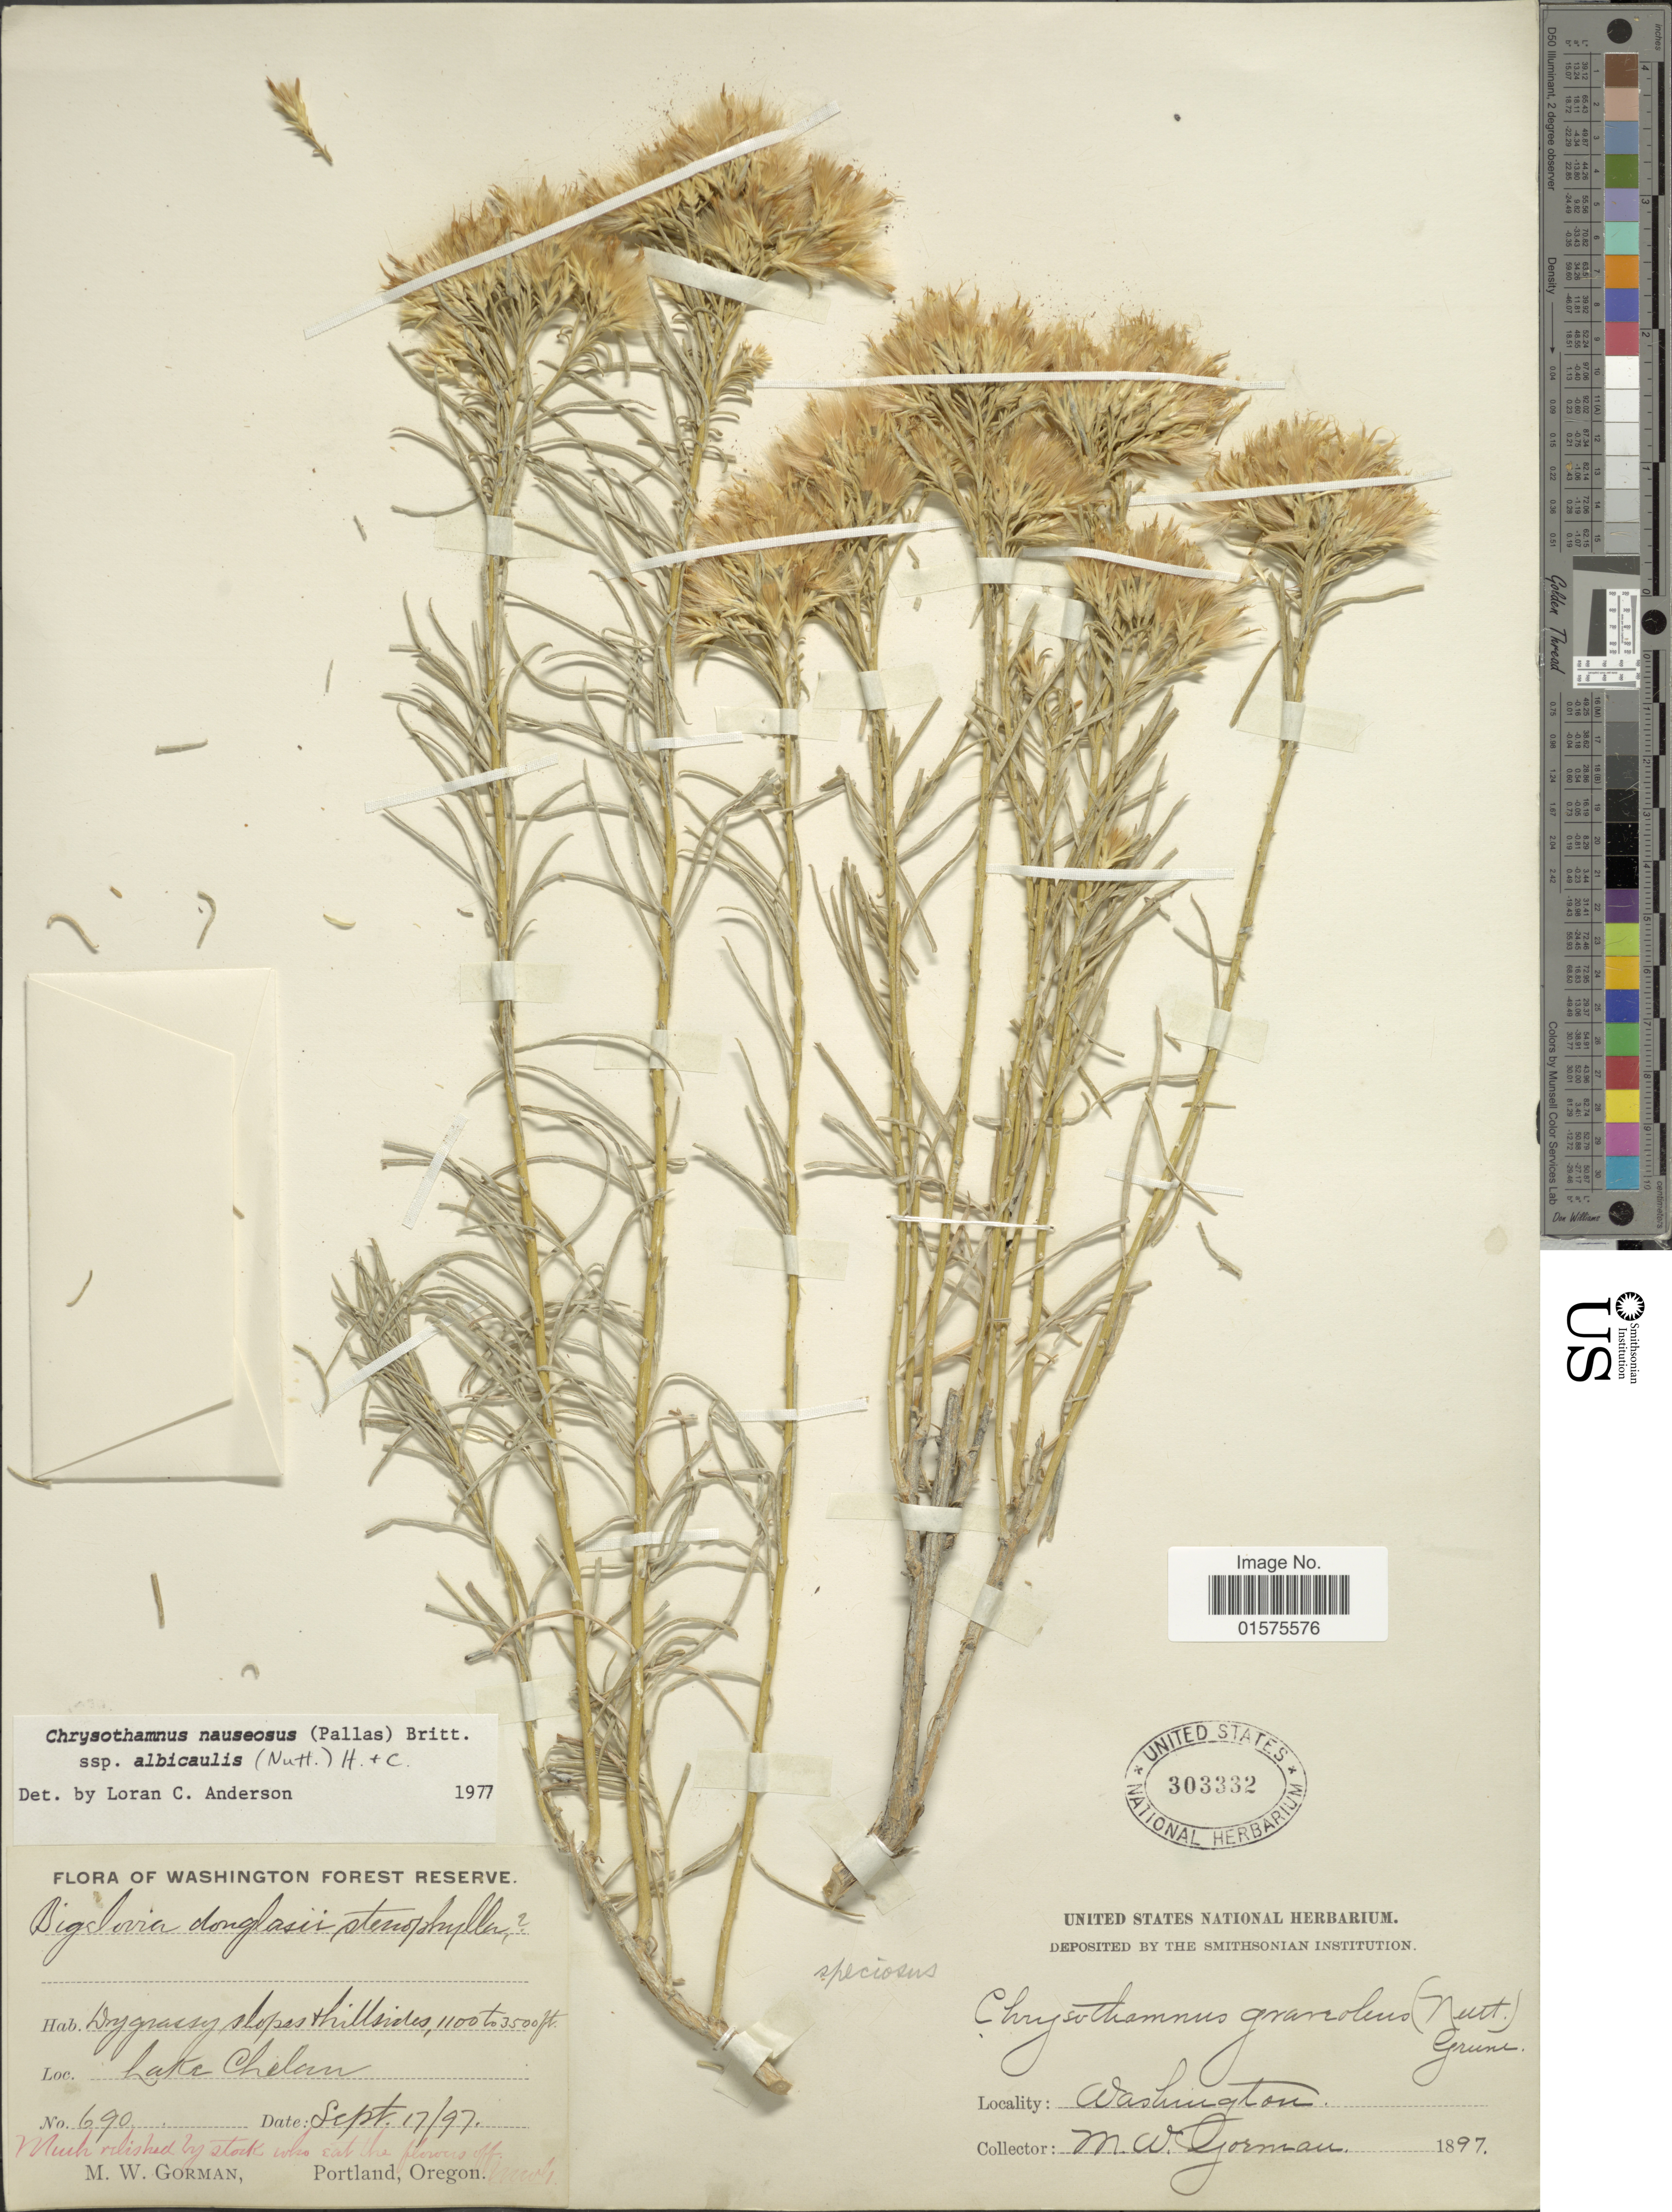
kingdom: Plantae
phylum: Tracheophyta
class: Magnoliopsida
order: Asterales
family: Asteraceae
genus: Ericameria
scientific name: Ericameria nauseosa var. speciosa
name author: (Nutt.) G.L. Nesom & G.I. Baird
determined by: Urbatsch, Lowell E., Curator (LSU), Louisiana State University (UNITED STATES)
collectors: M. W. Gorman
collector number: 690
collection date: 1897-09-17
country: United States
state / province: Washington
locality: Washington Forest Reserve. Lake Chelan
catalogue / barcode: US 303332